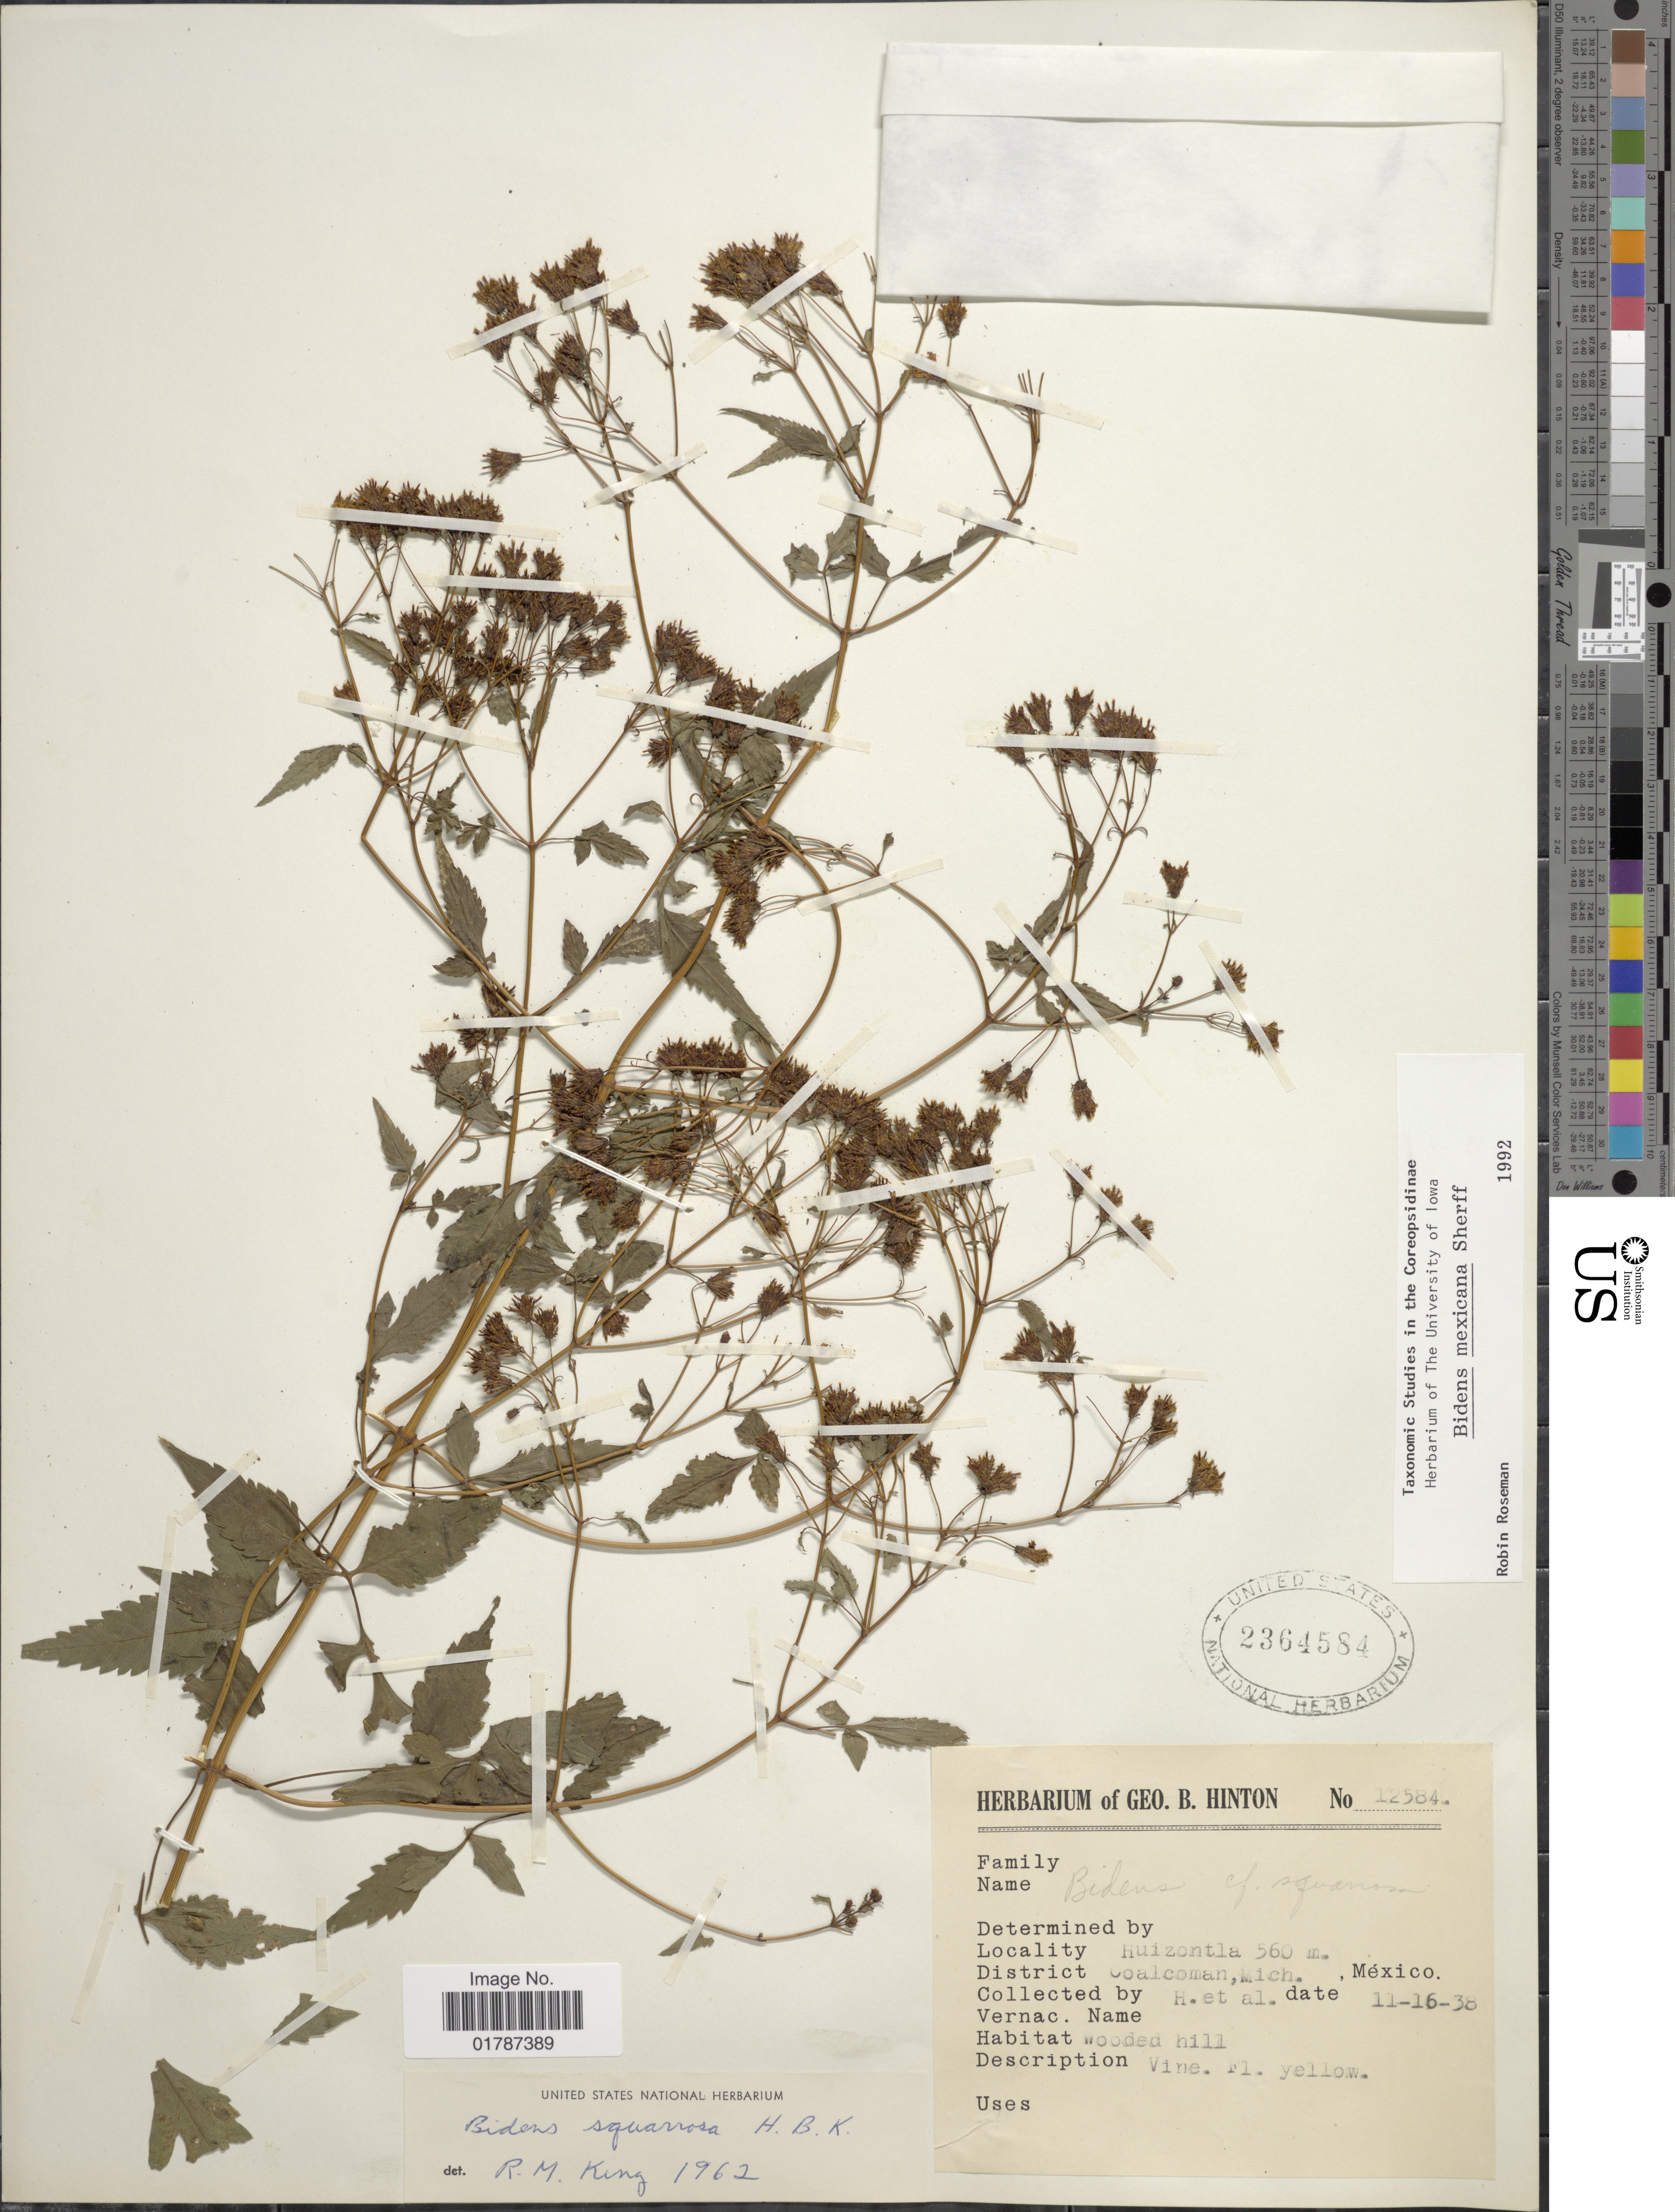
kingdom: Plantae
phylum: Tracheophyta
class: Magnoliopsida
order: Asterales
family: Asteraceae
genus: Bidens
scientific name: Bidens mexicana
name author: Sherff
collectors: G. B. Hinton & et al.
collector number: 12584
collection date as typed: Transcribed d/m/y: 16/11/38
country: Mexico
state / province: Michoacán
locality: Huizontla, District, Coalcoman, Mich., Mexico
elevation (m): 560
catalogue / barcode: US 2364584